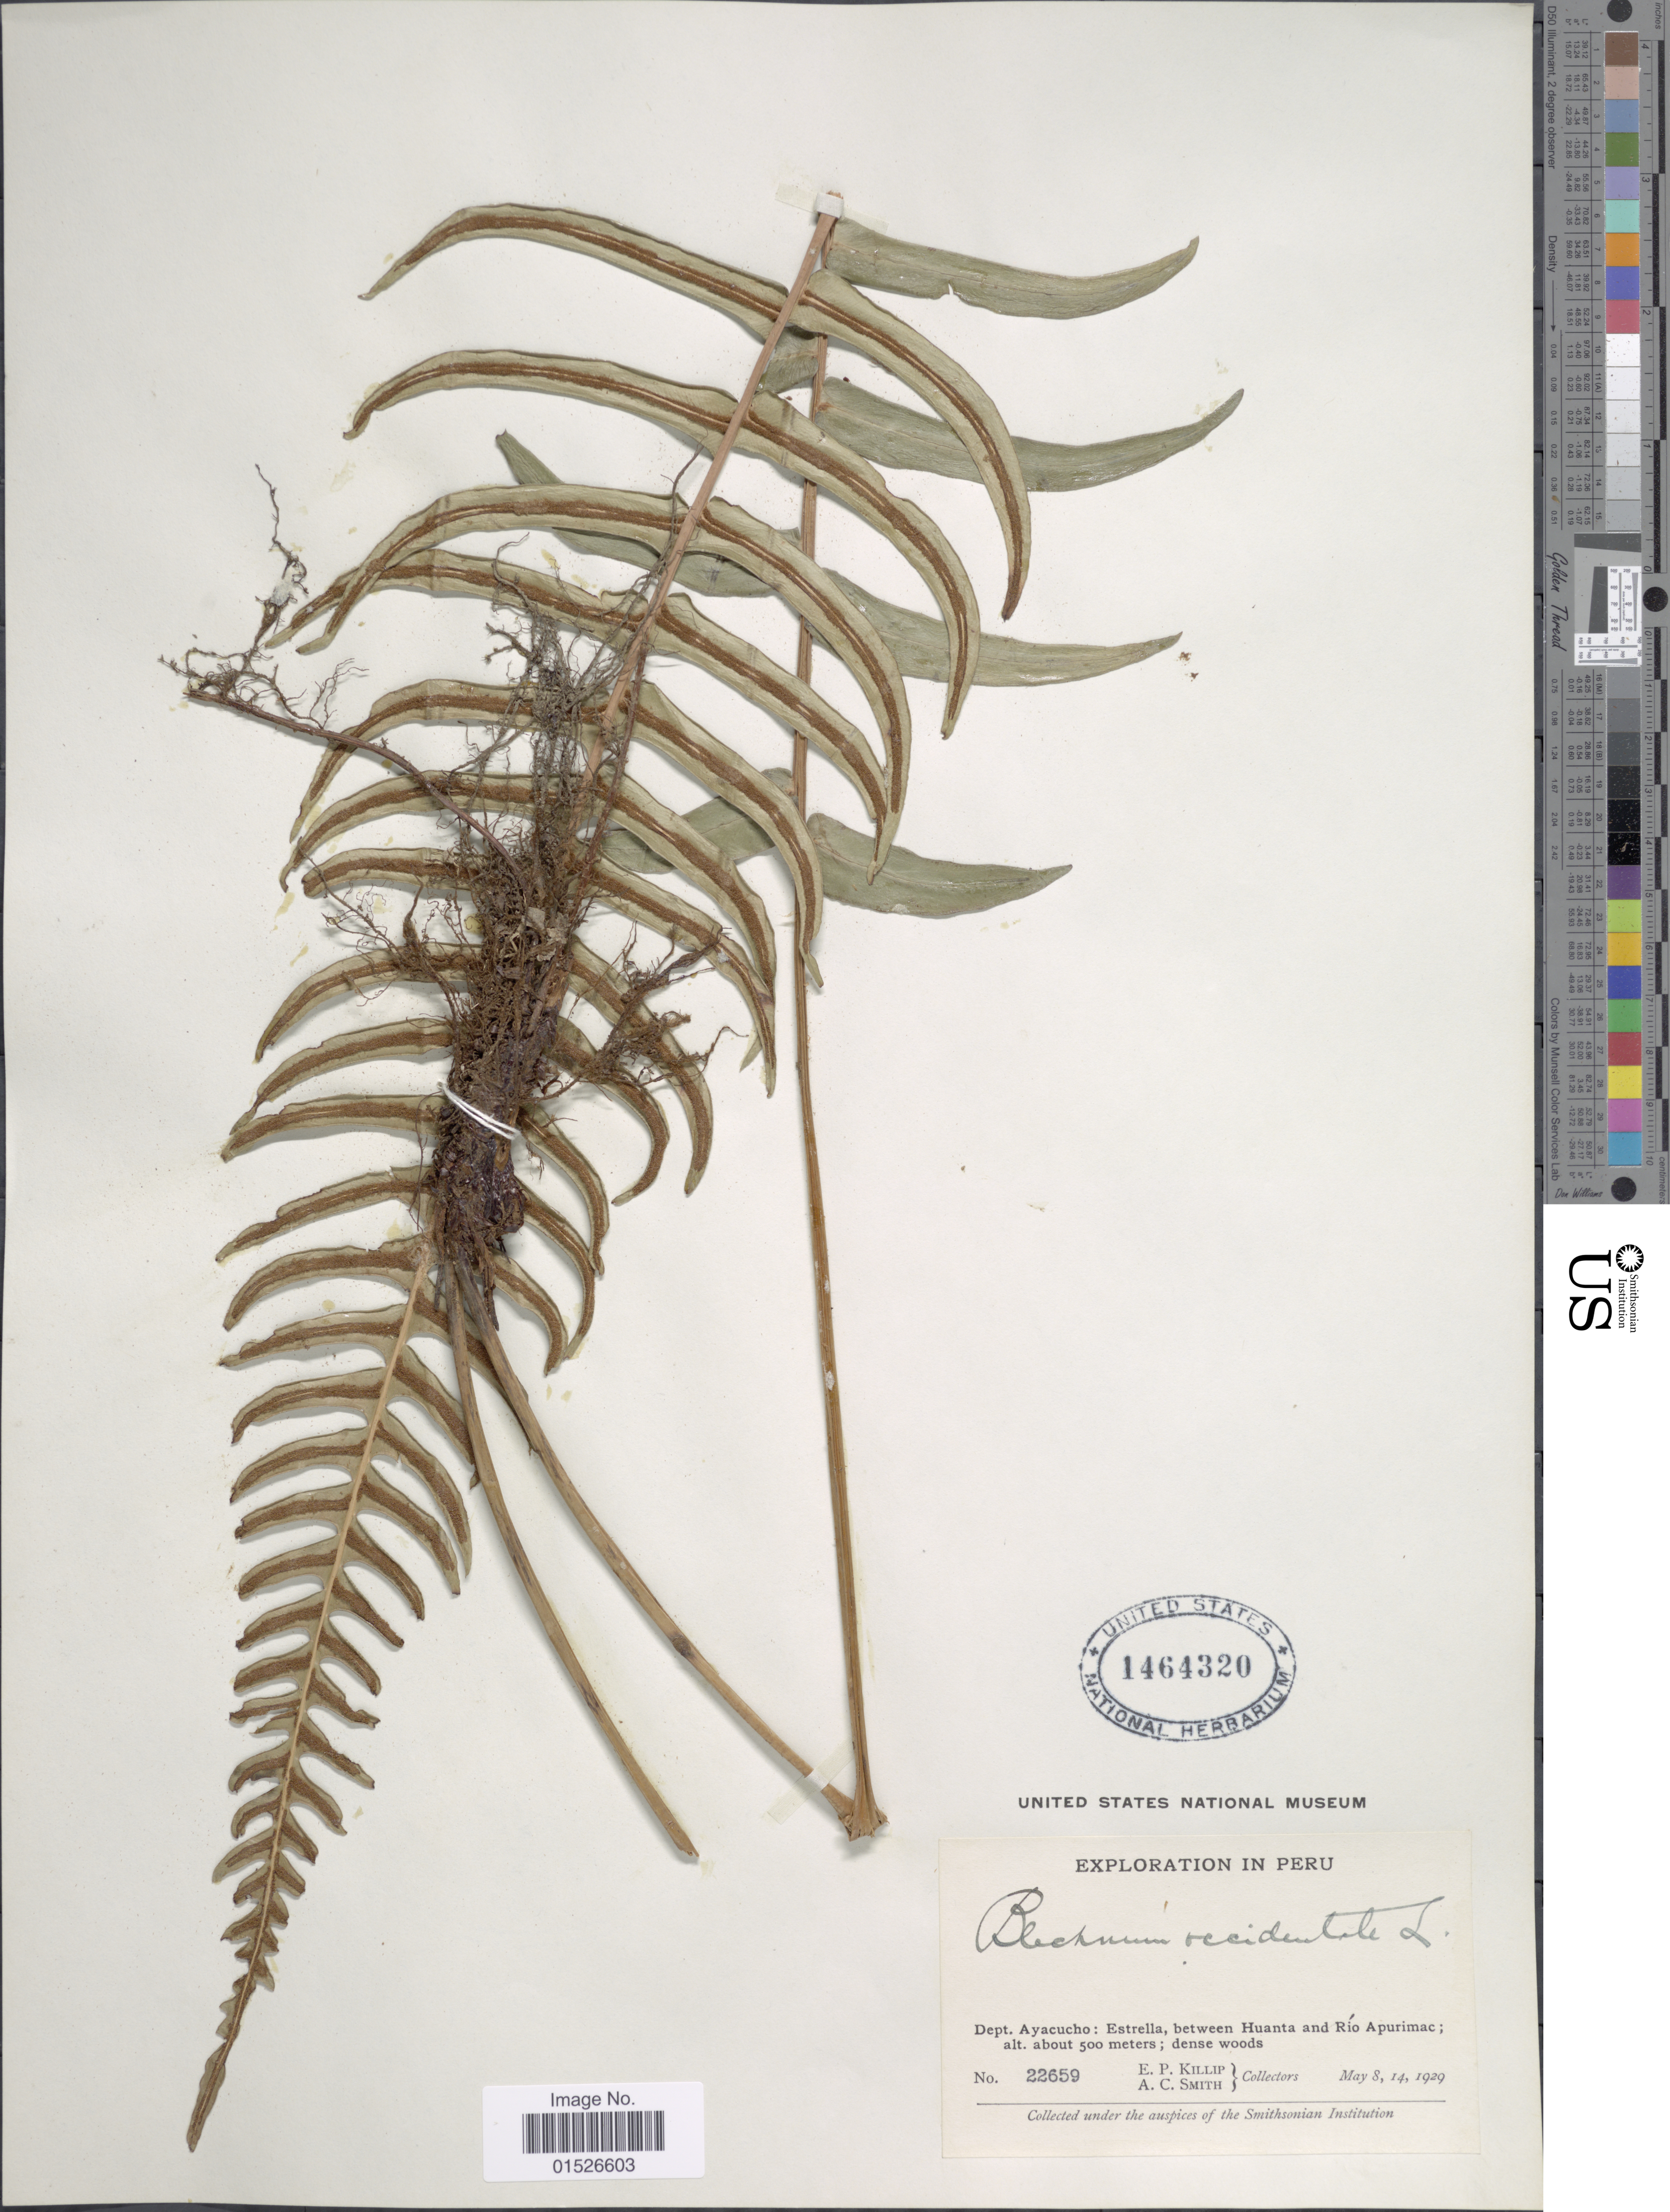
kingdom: Plantae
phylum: Tracheophyta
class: Polypodiopsida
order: Polypodiales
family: Blechnaceae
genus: Blechnum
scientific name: Blechnum occidentale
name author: L.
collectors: E. P. Killip & A. C. Smith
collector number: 22659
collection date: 1929-05-08/1929-05-14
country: Peru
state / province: Ayacucho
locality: Dept. Ayacucho: Estrella, between Huanta and Rio Apurimac.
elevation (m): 500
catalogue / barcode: US 1464320